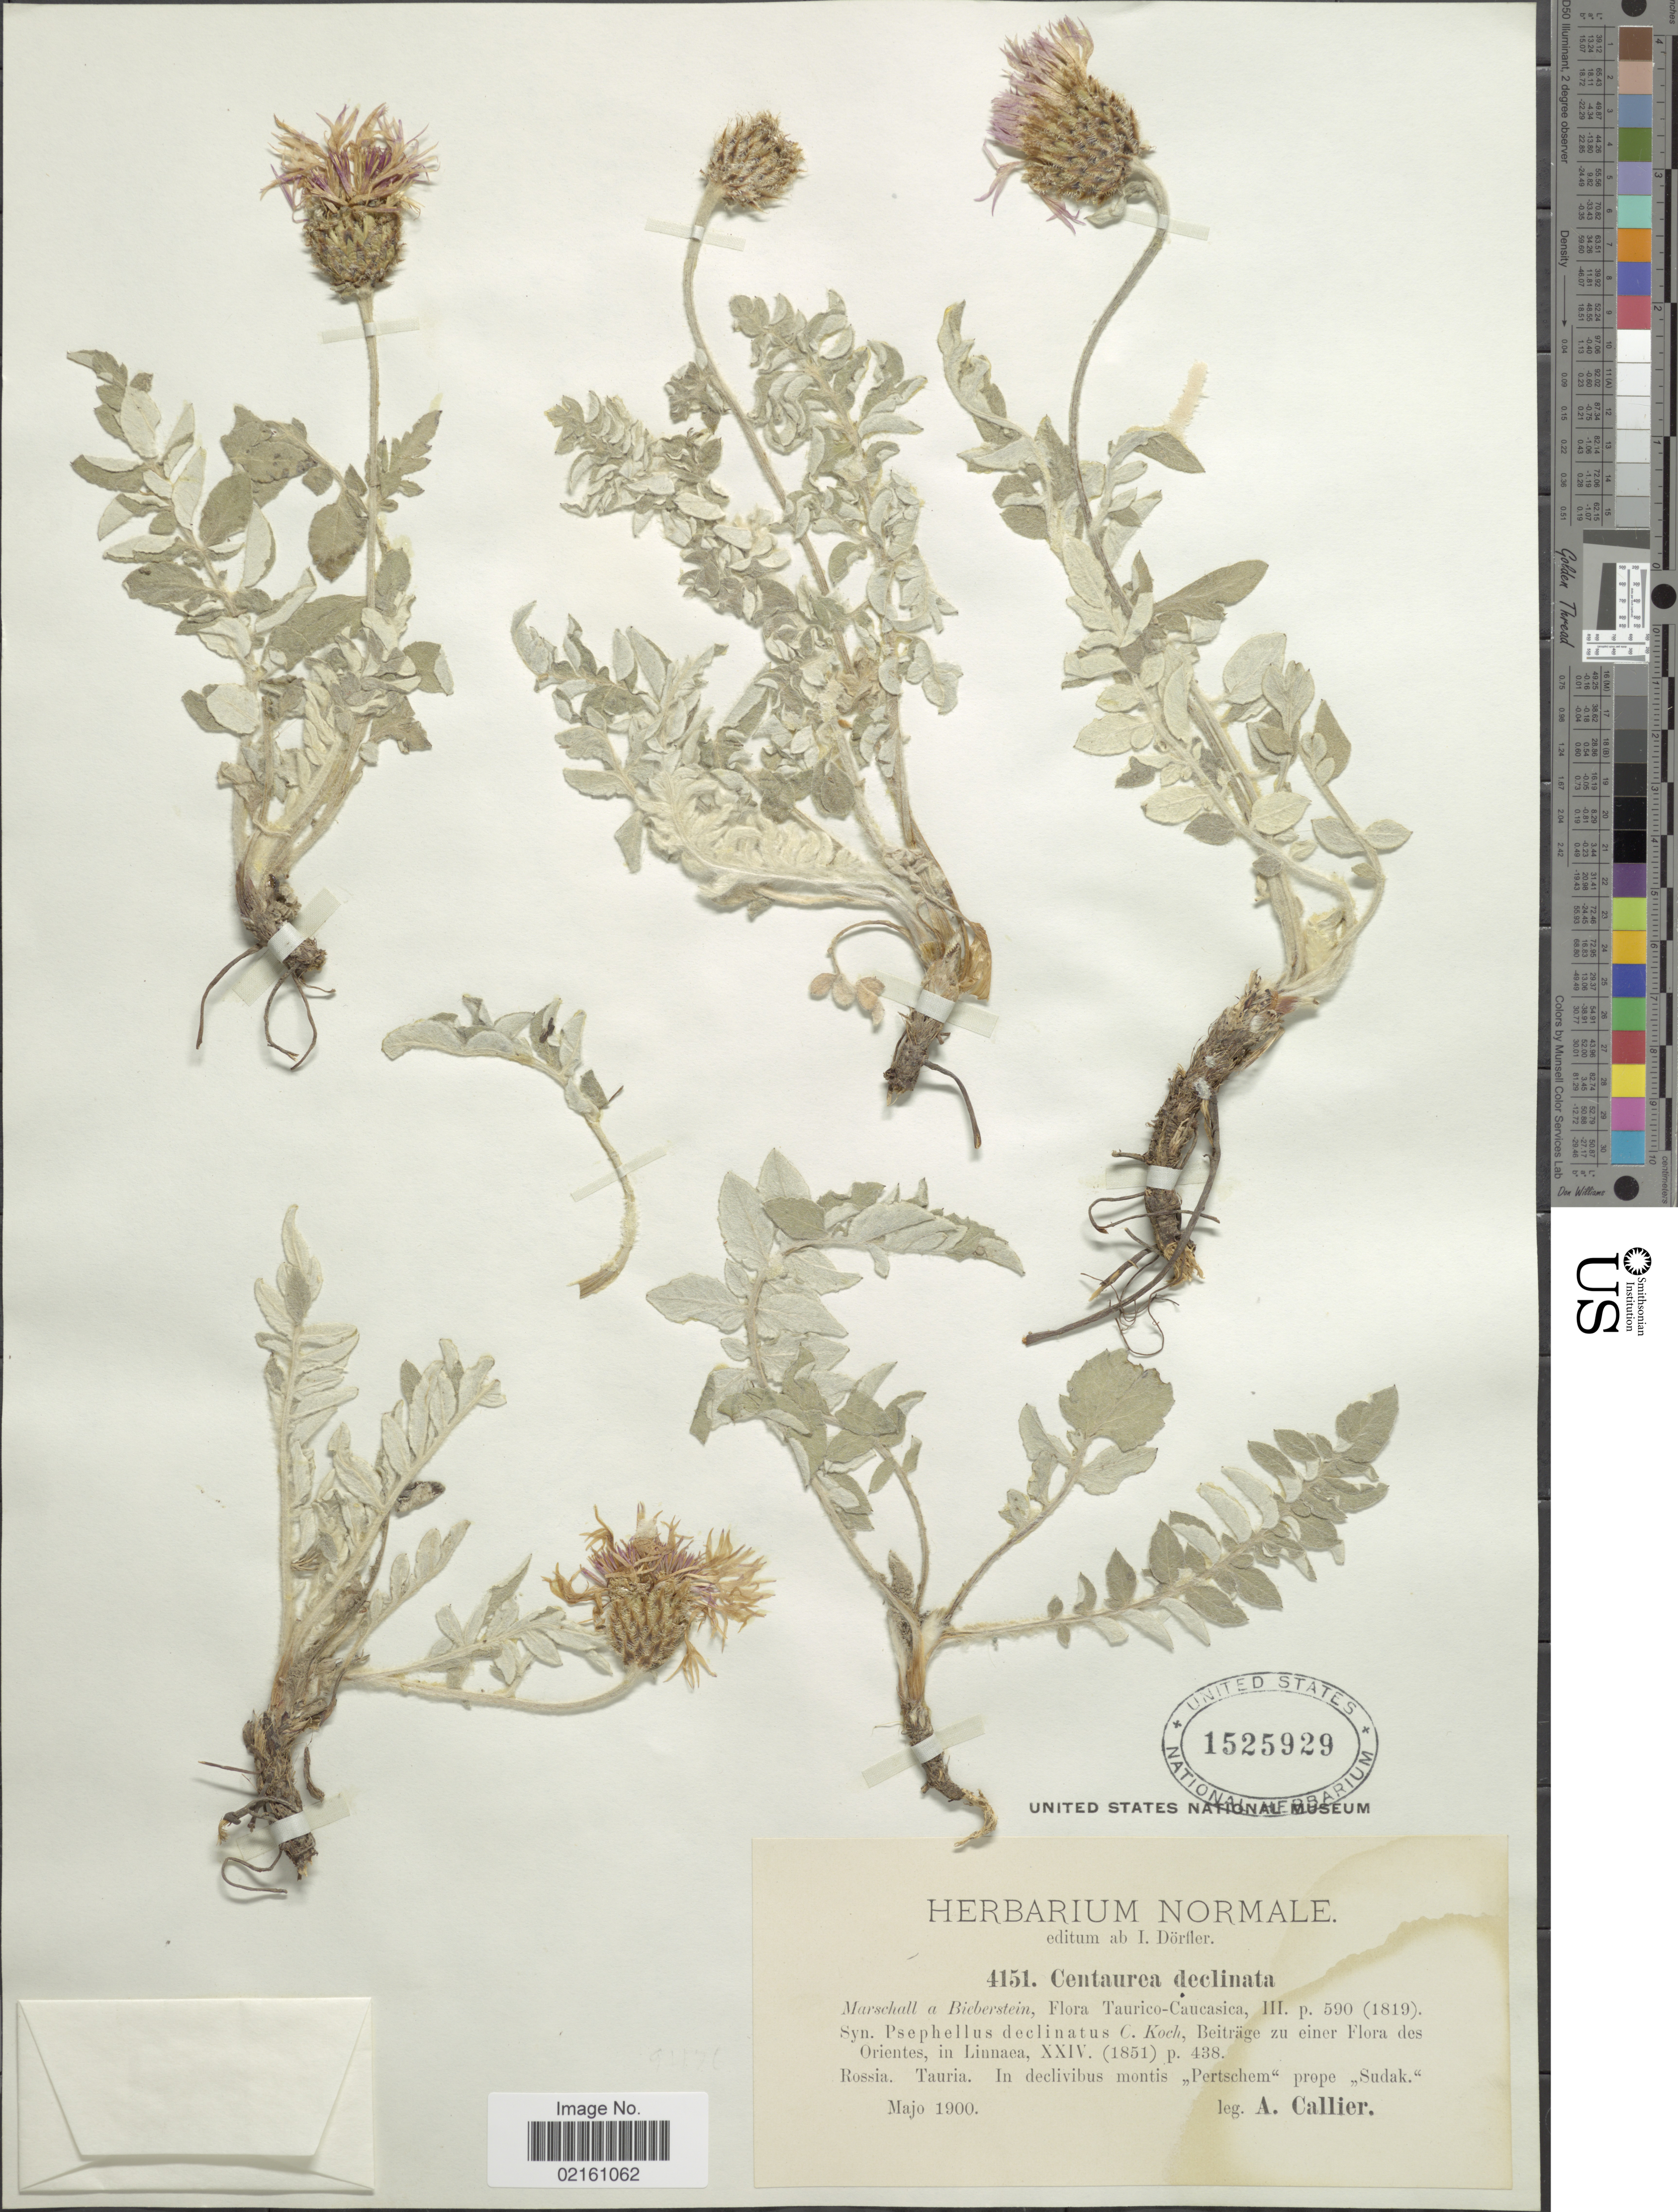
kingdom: Plantae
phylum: Tracheophyta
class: Magnoliopsida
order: Asterales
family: Asteraceae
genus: Psephellus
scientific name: Psephellus declinatus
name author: (M. Bieb.) K. Koch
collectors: A. Callier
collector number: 4151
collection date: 1900-05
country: Ukraine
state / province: Crimea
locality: Rossia, Tauria. In montis "Pertschem" prope "Sudak"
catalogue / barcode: US 1525929